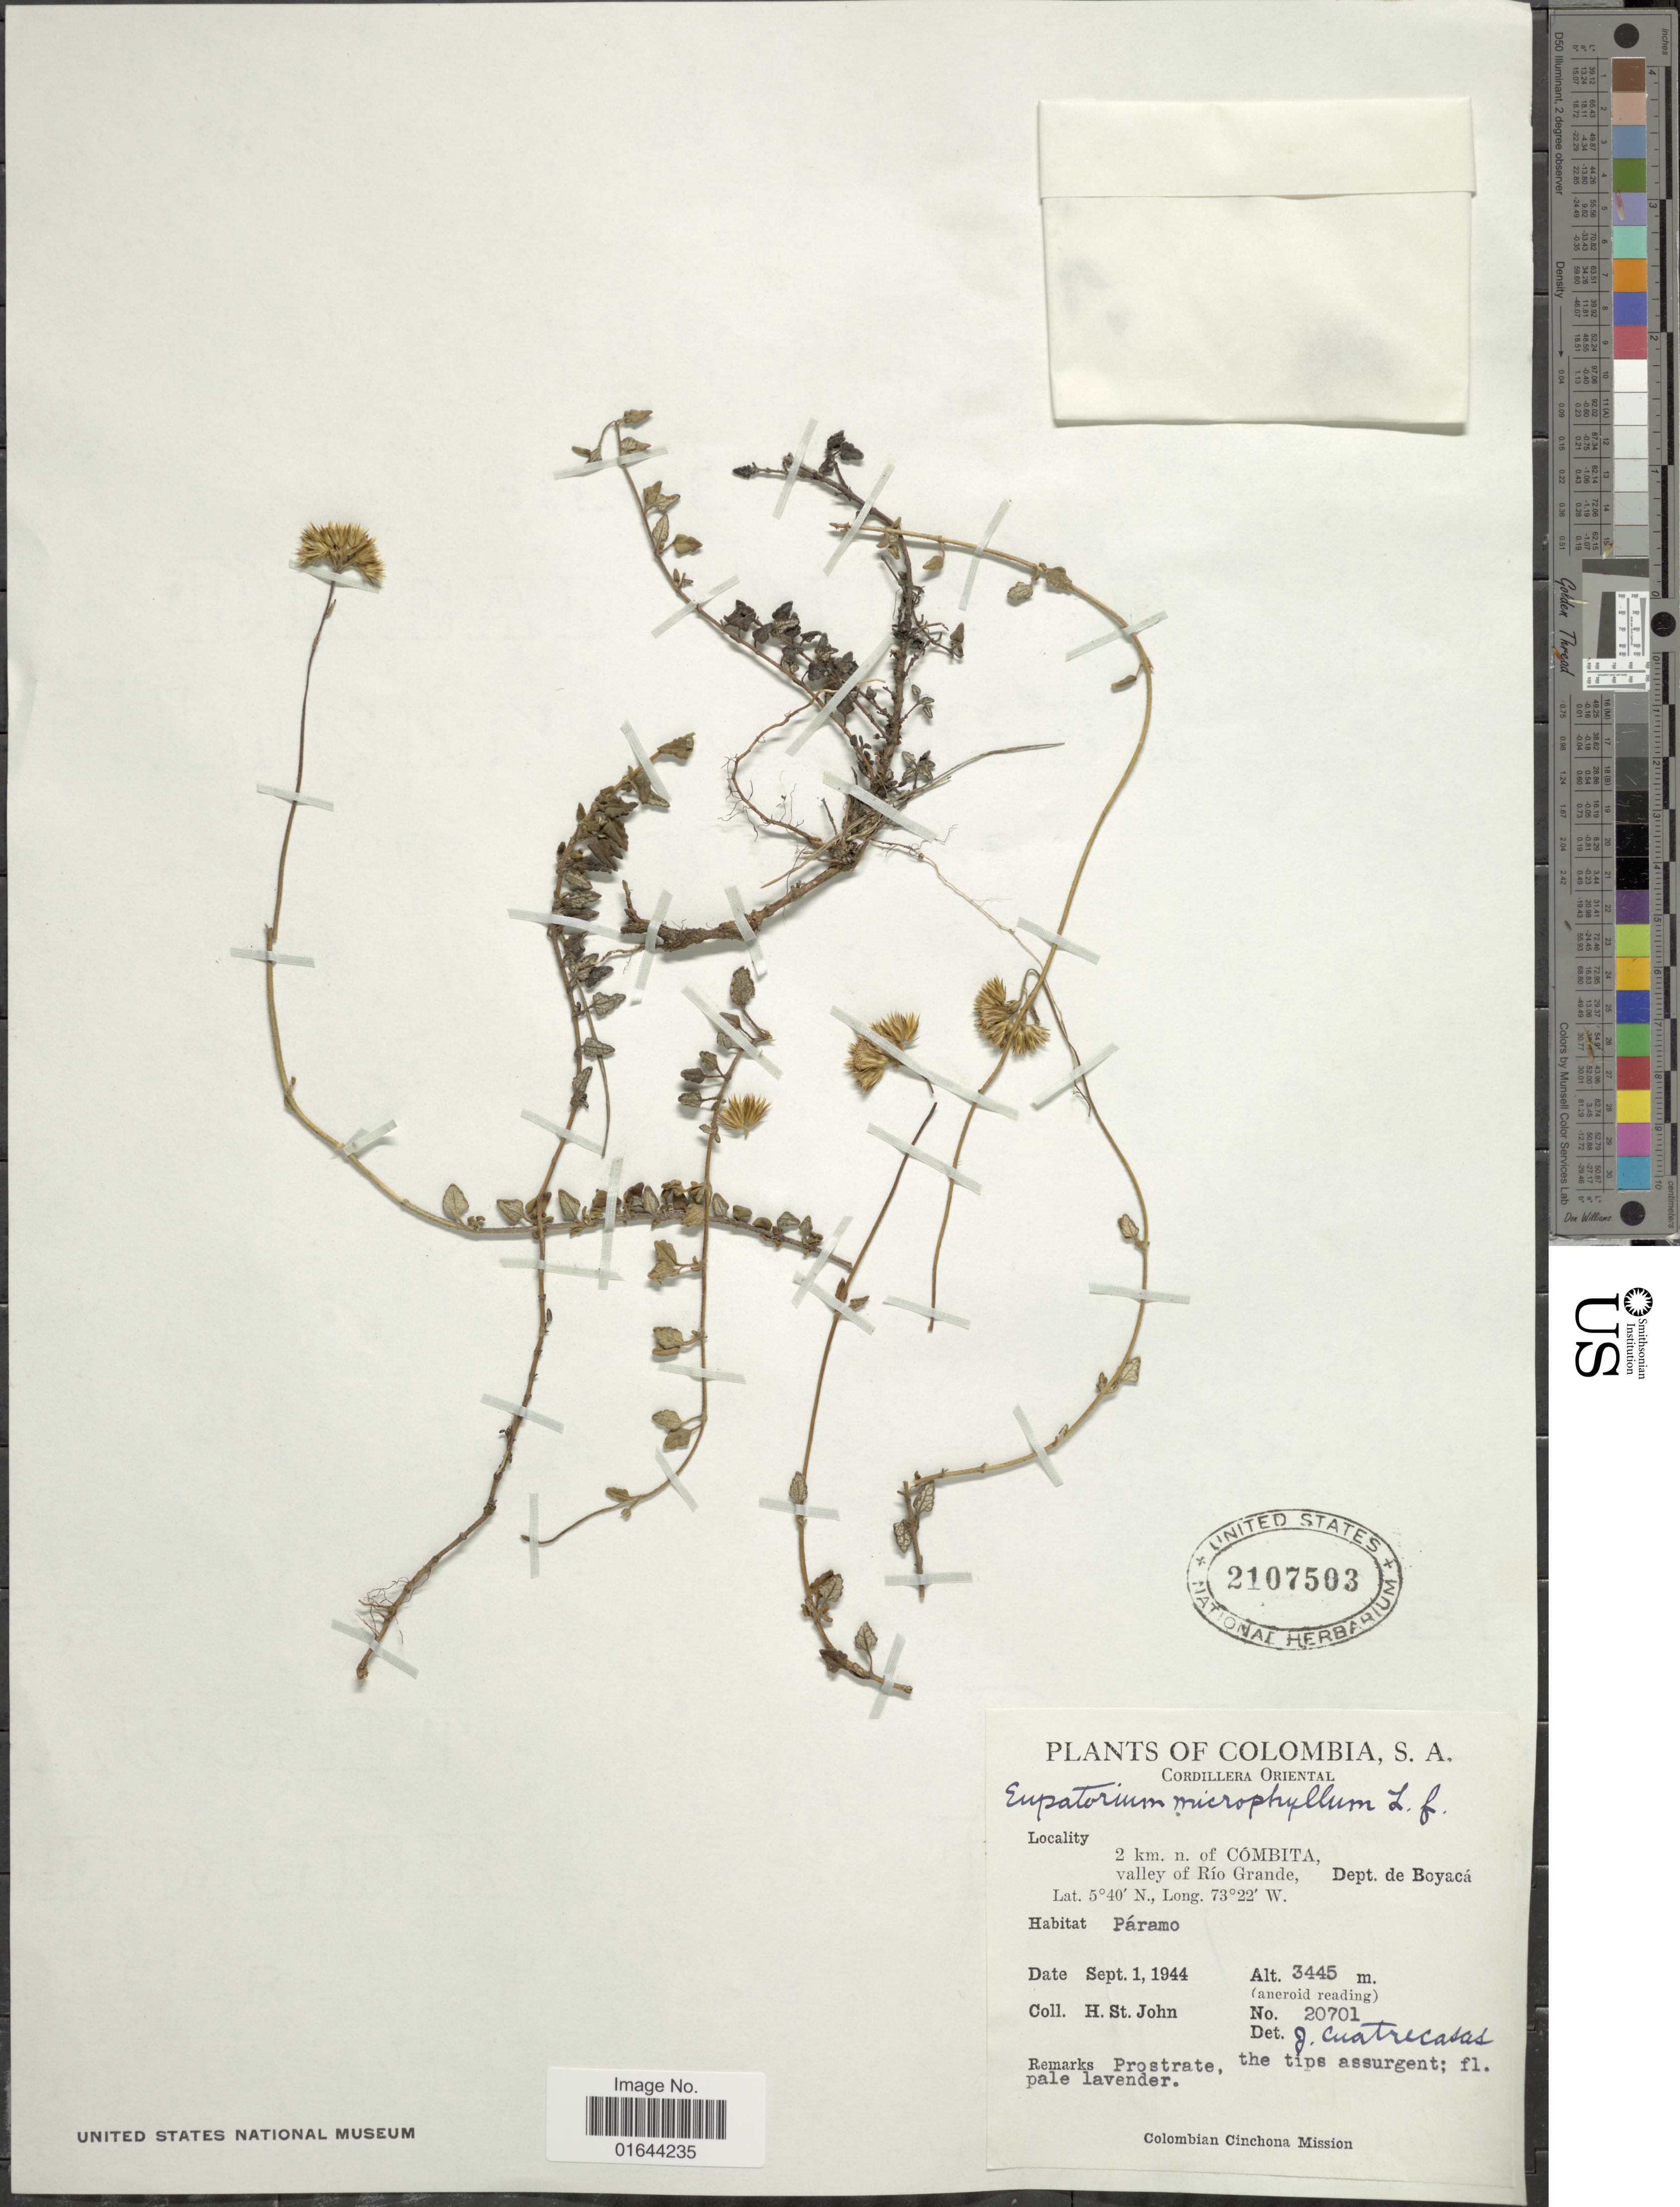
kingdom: Plantae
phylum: Tracheophyta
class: Magnoliopsida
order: Asterales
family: Asteraceae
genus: Lourteigia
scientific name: Lourteigia microphylla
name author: (L. f.) R.M. King & H. Rob.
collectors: H. St John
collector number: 20701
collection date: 1944-09-01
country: Colombia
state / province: Boyacá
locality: S km. n. of Combita, valley of Rio Grande, Dept. de Boyac.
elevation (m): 3445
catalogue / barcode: US 2107503